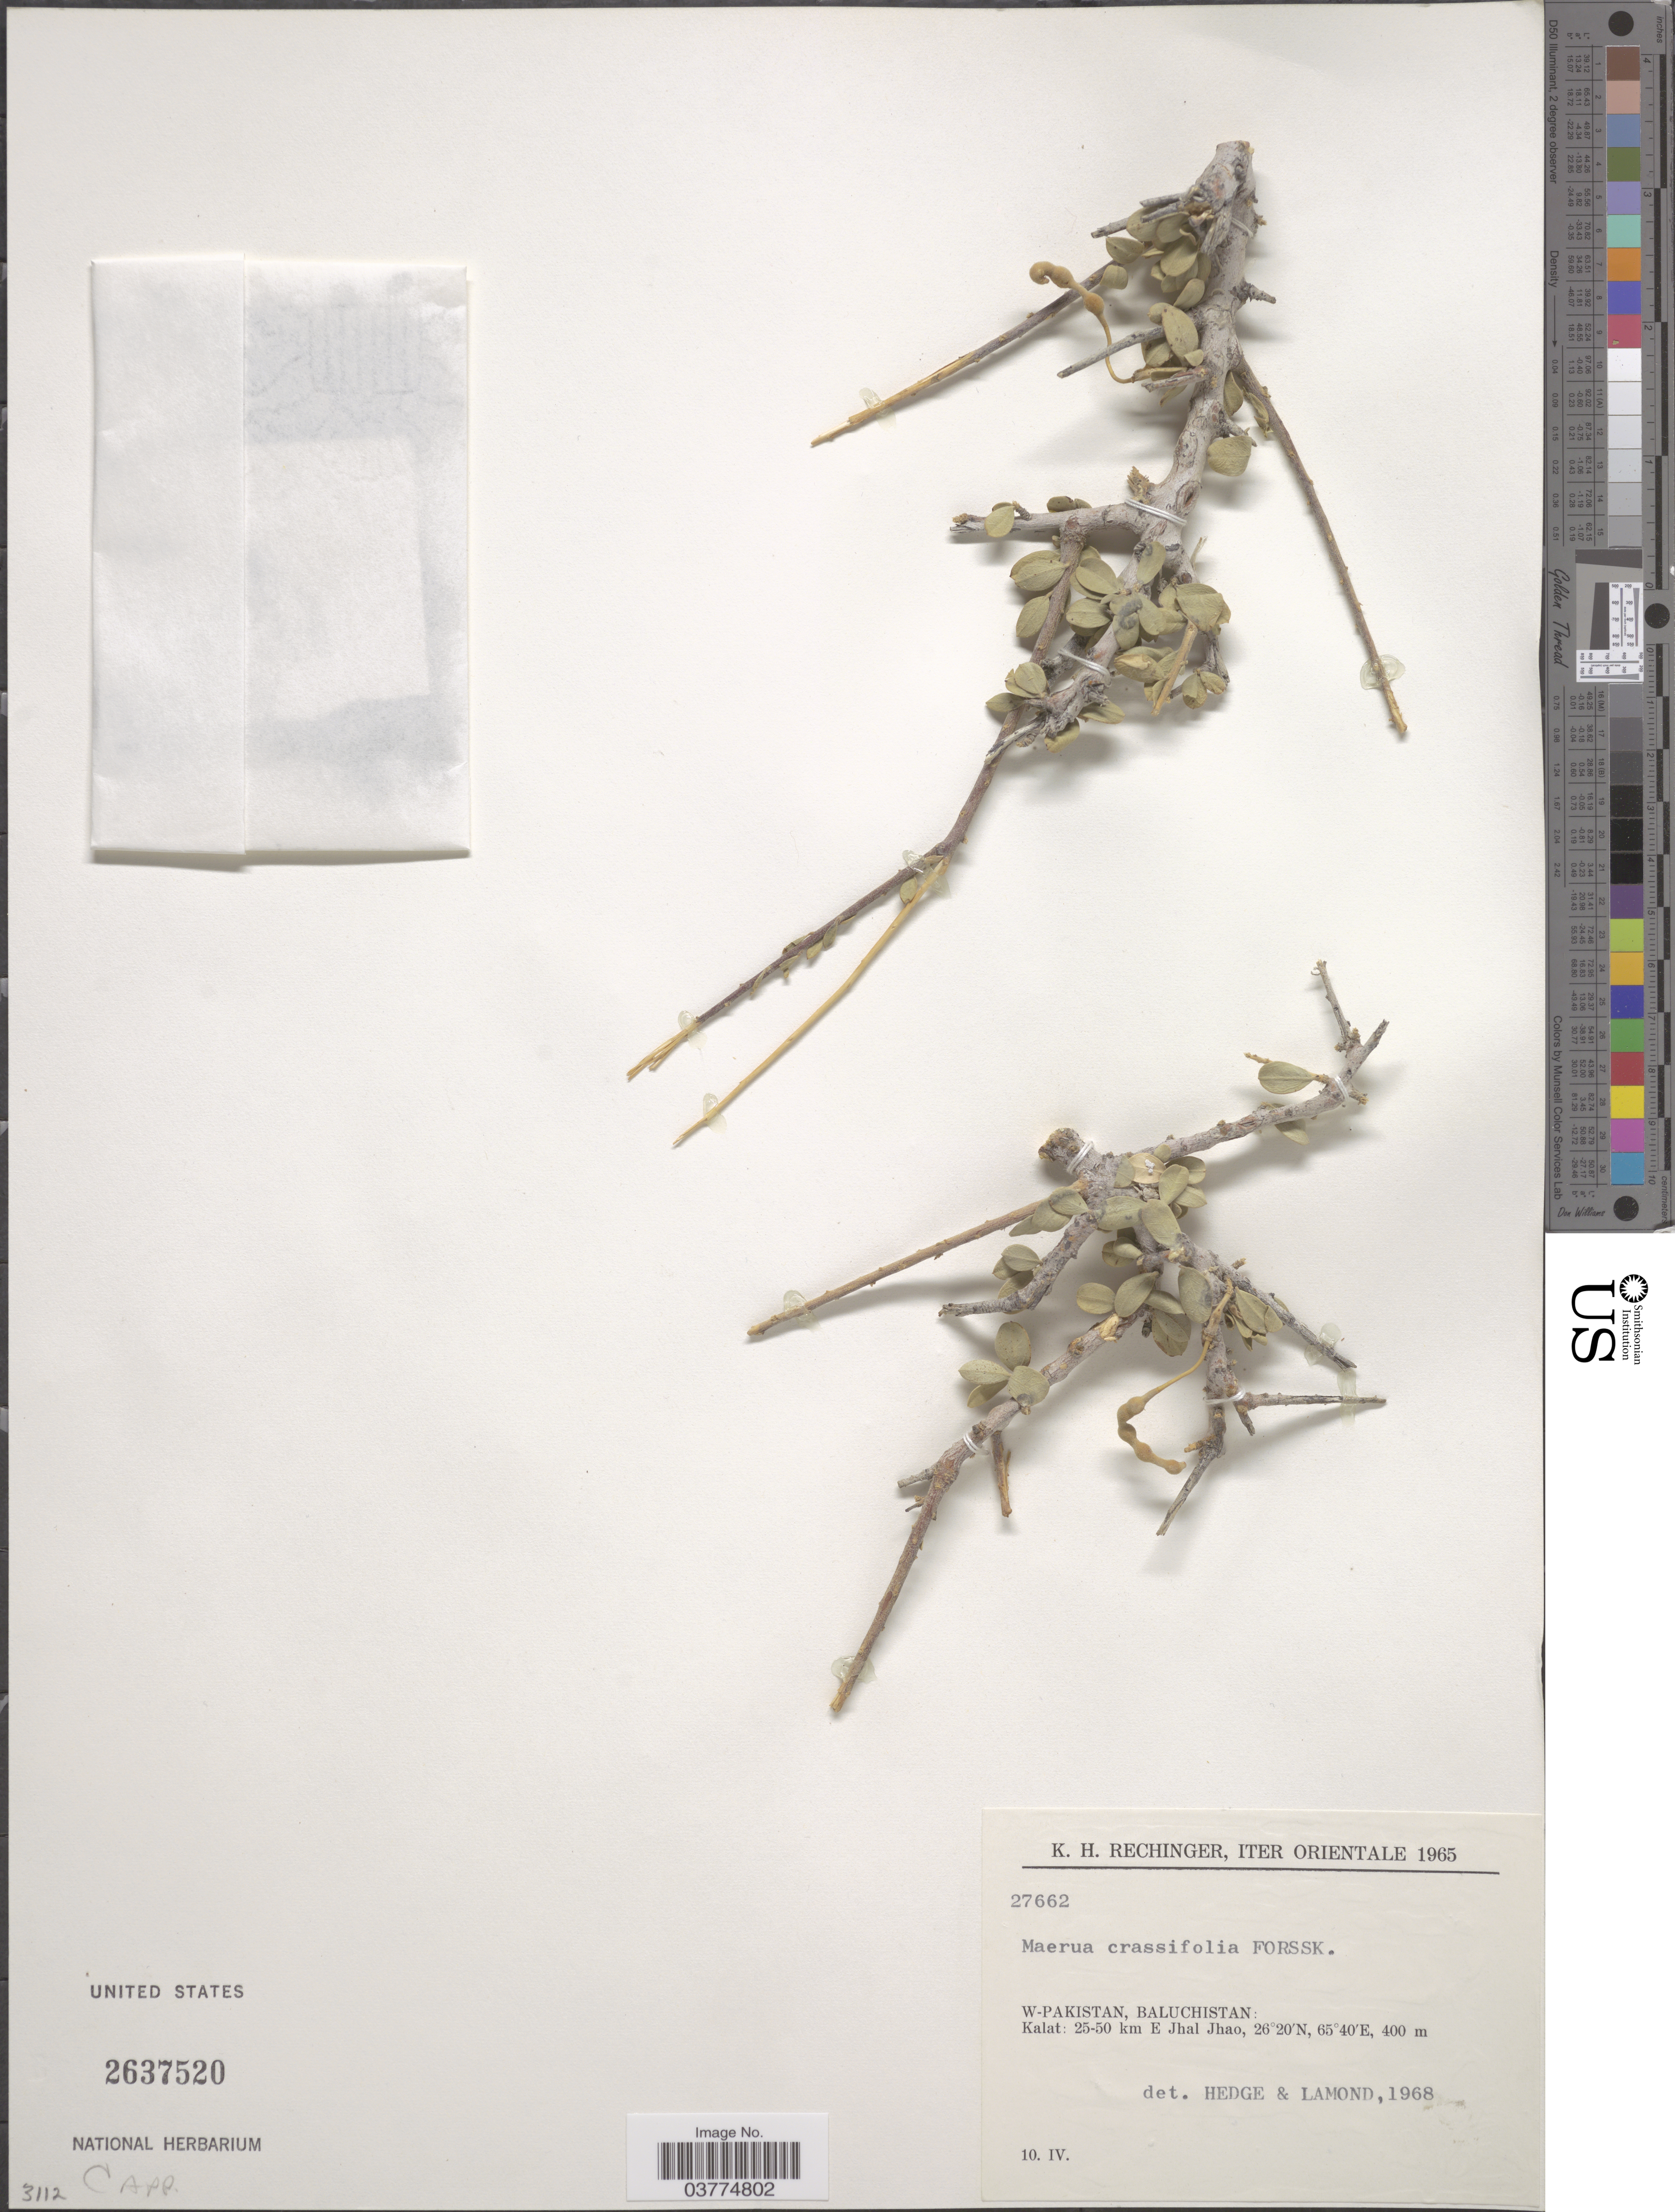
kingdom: Plantae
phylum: Tracheophyta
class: Magnoliopsida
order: Brassicales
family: Capparaceae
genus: Maerua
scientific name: Maerua crassifolia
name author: Forssk.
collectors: K. H. Rechinger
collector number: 27662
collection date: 1965-04-10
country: Pakistan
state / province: Balochistan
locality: Iter Orientale. W-Pakistan, Baluchistan: Kalat 25-50 km. E Jhal Jhao.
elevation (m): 400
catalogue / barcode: US 2637520